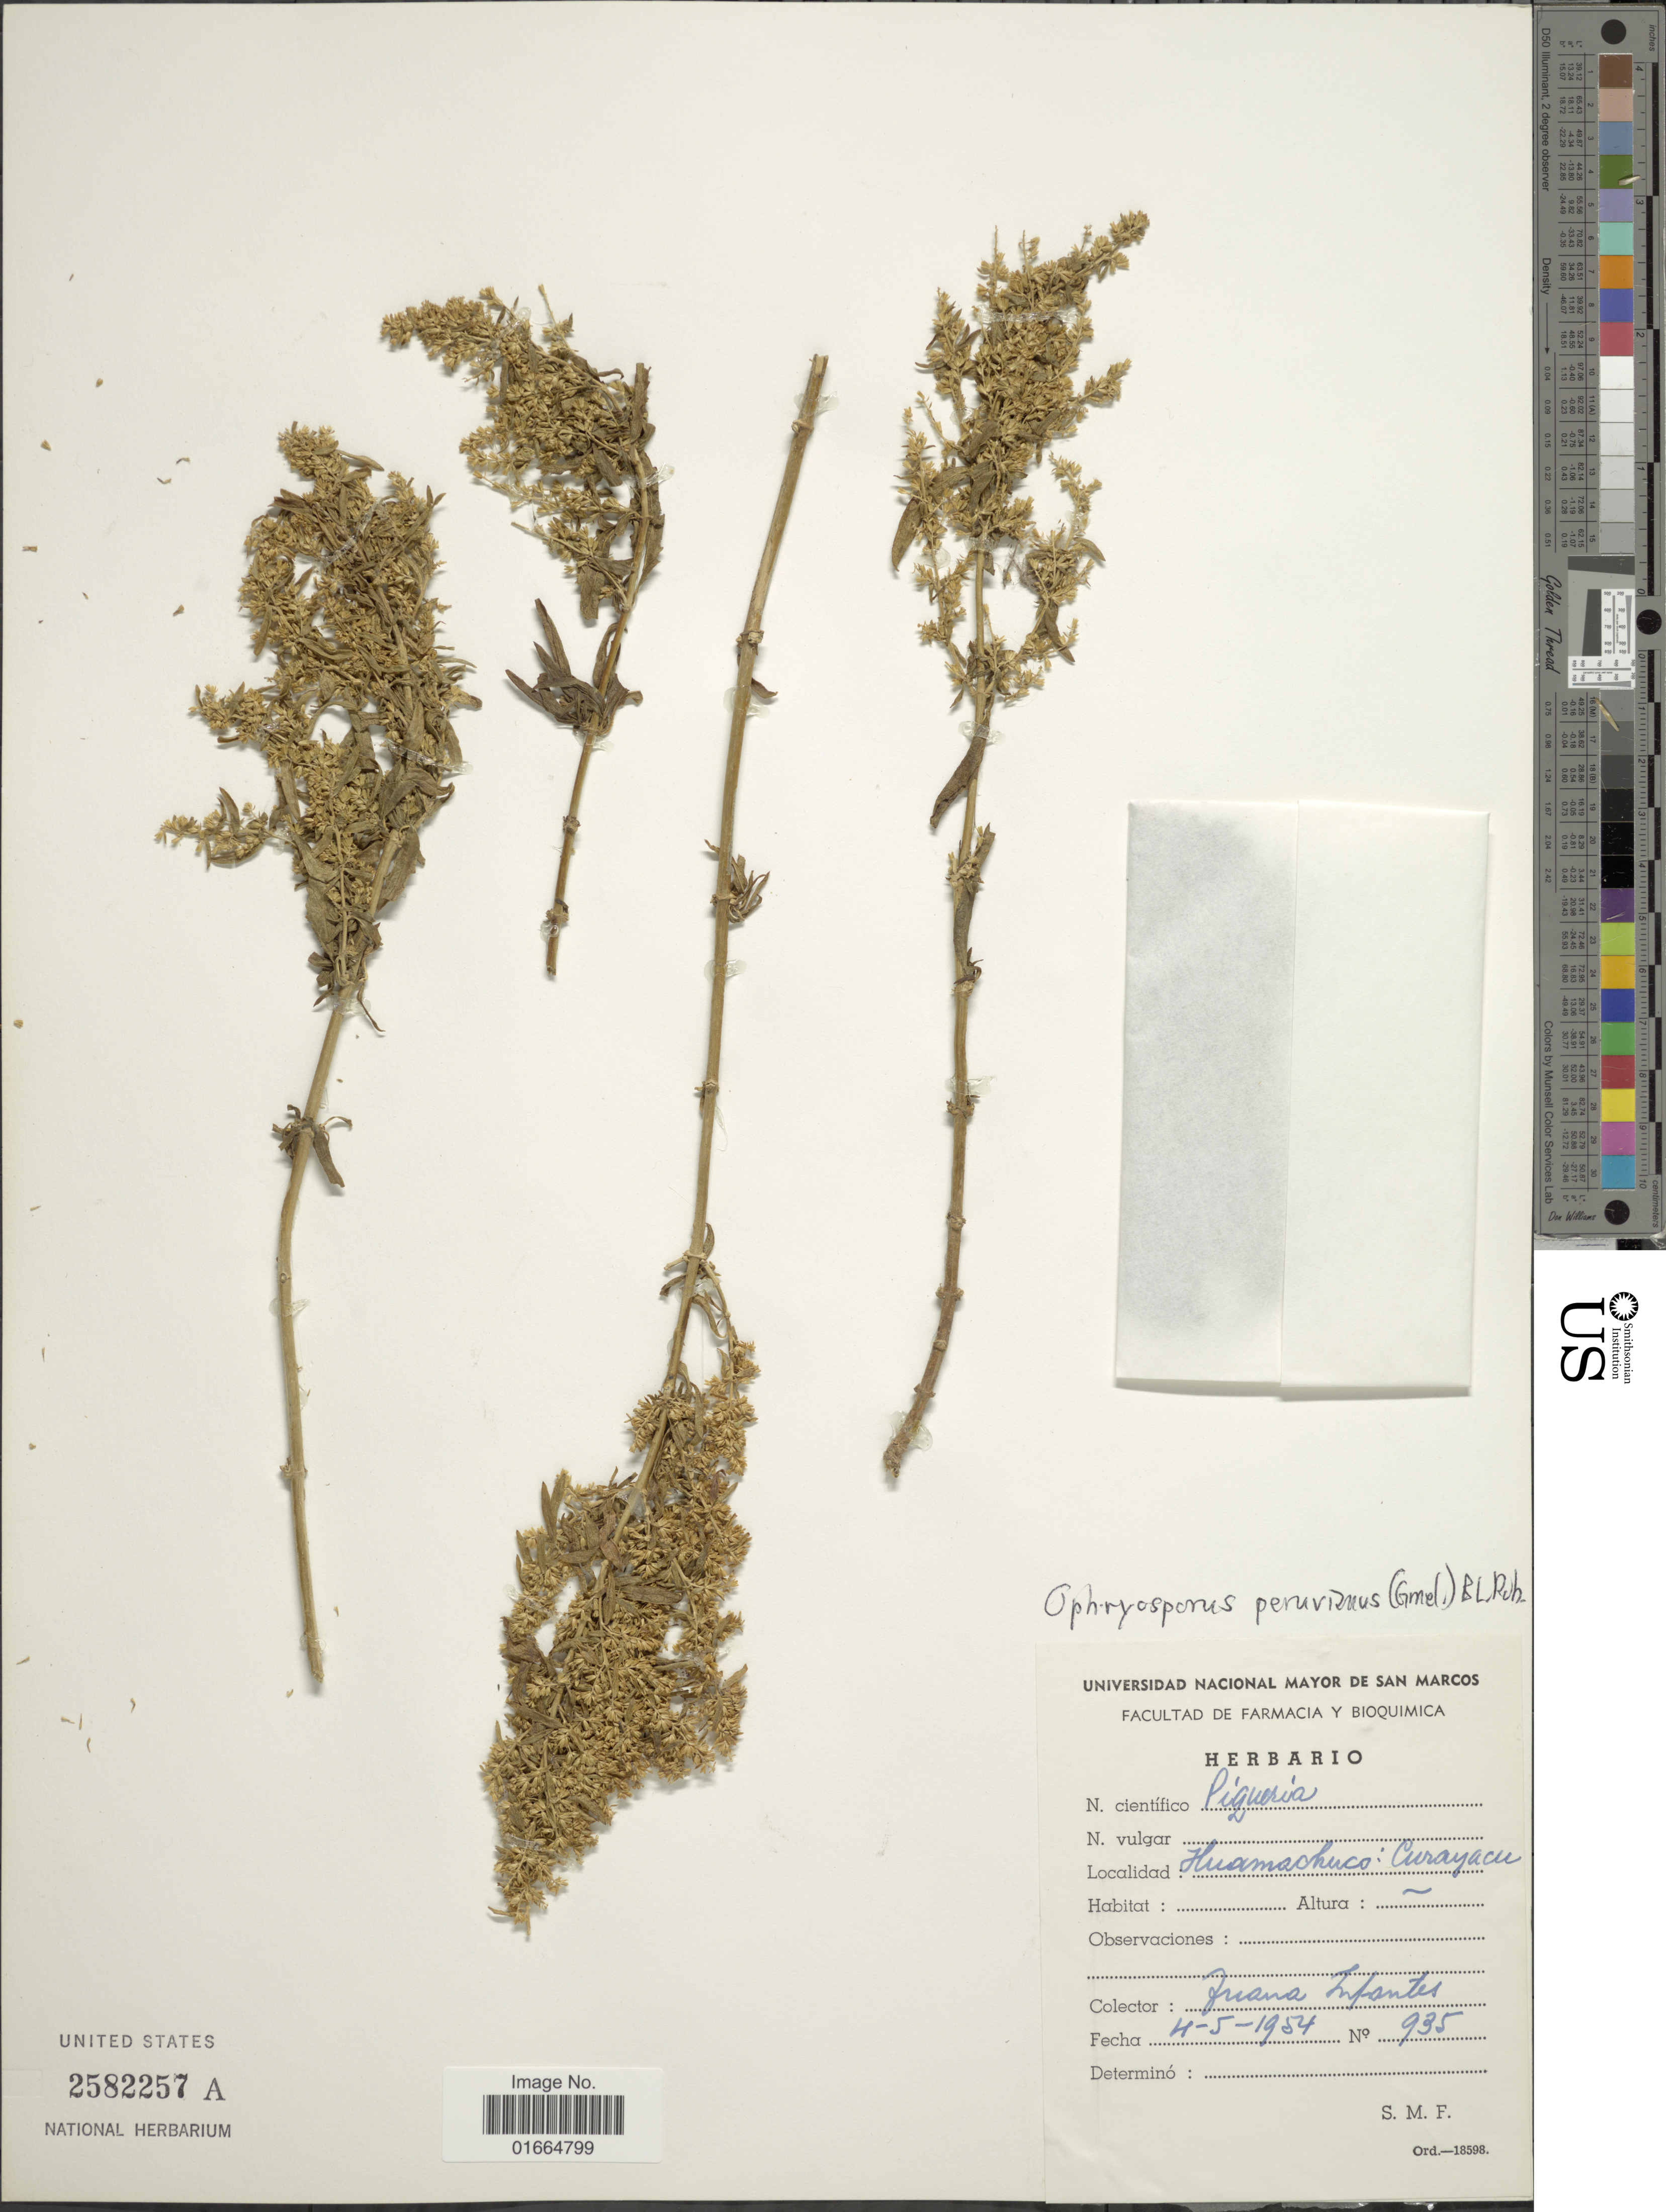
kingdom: Plantae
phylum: Tracheophyta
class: Magnoliopsida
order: Asterales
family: Asteraceae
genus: Ophryosporus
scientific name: Ophryosporus peruvianus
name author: (J.F. Gmel.) R.M. King & H. Rob.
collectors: J. Infantes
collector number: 935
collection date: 1954-05-04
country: Peru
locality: Huamachuco: Curayacu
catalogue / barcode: US 2582257A